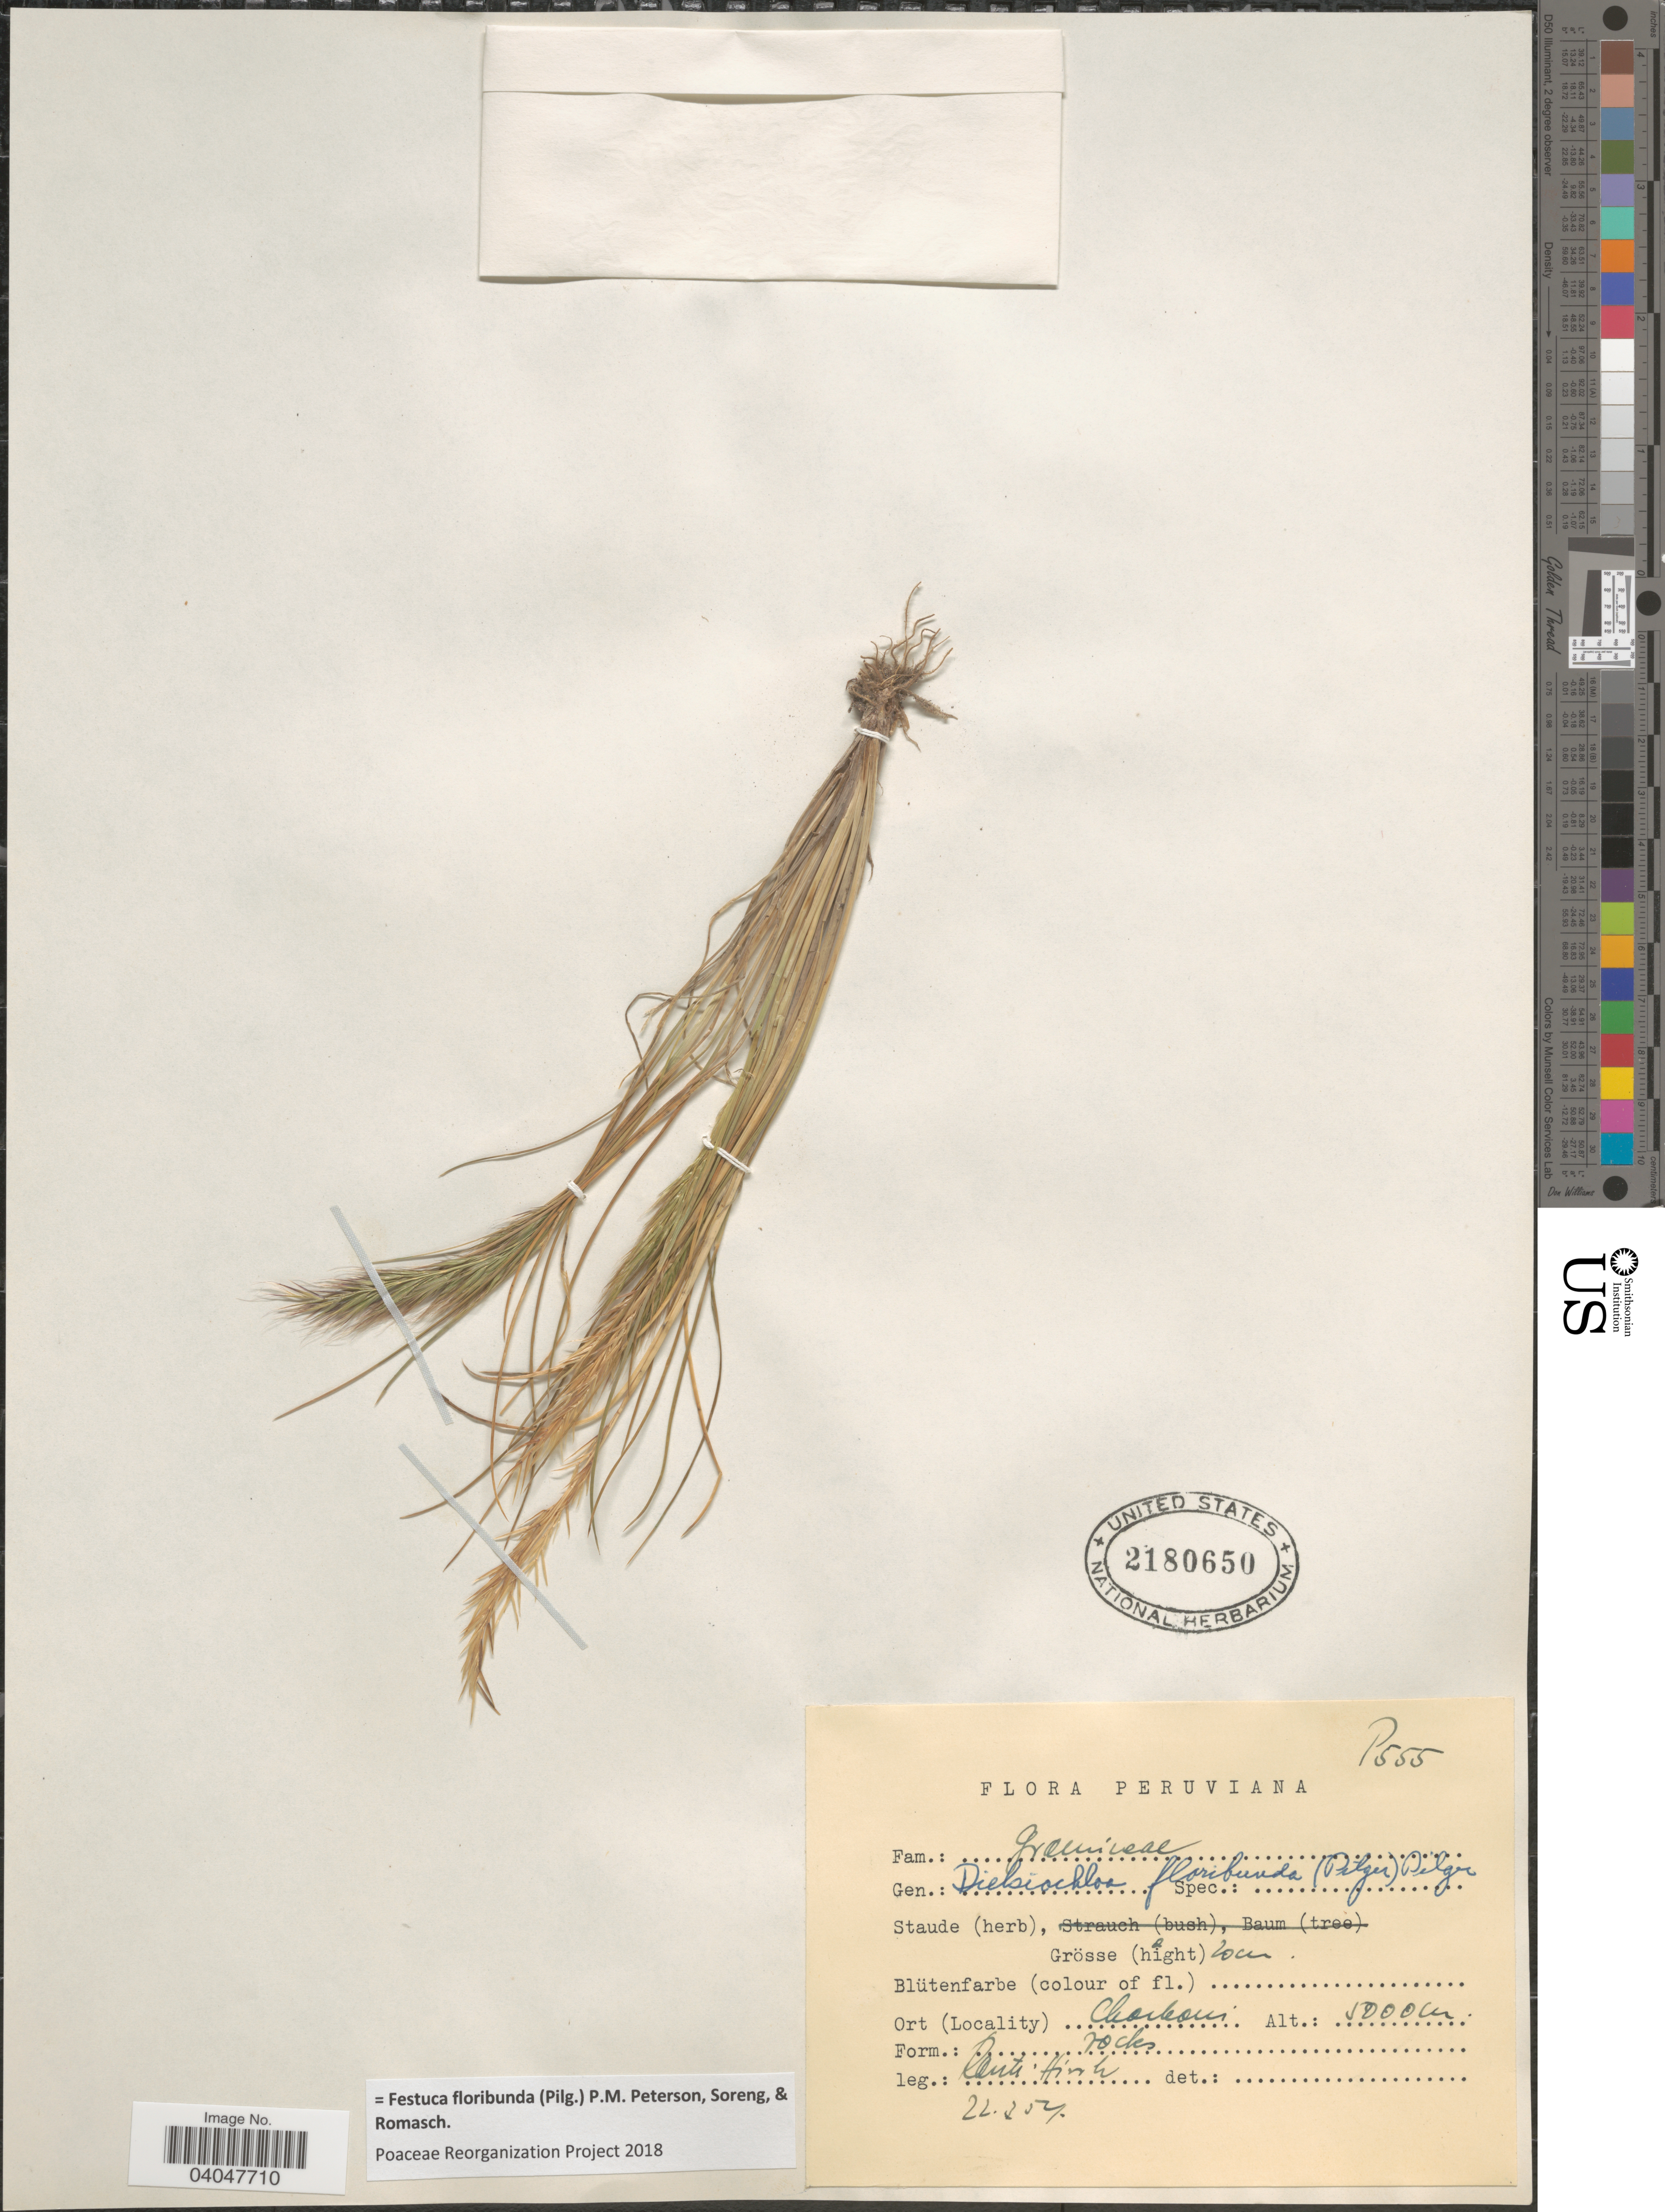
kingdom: Plantae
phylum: Tracheophyta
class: Liliopsida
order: Poales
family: Poaceae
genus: Festuca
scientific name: Festuca floribunda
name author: (Pilg.) P.M. Peterson et al.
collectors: W. Rauh & G. Hirsch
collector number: P555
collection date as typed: Transcribed d/m/y: 22/3/54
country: Peru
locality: Chachani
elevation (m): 5000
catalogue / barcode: US 2180650